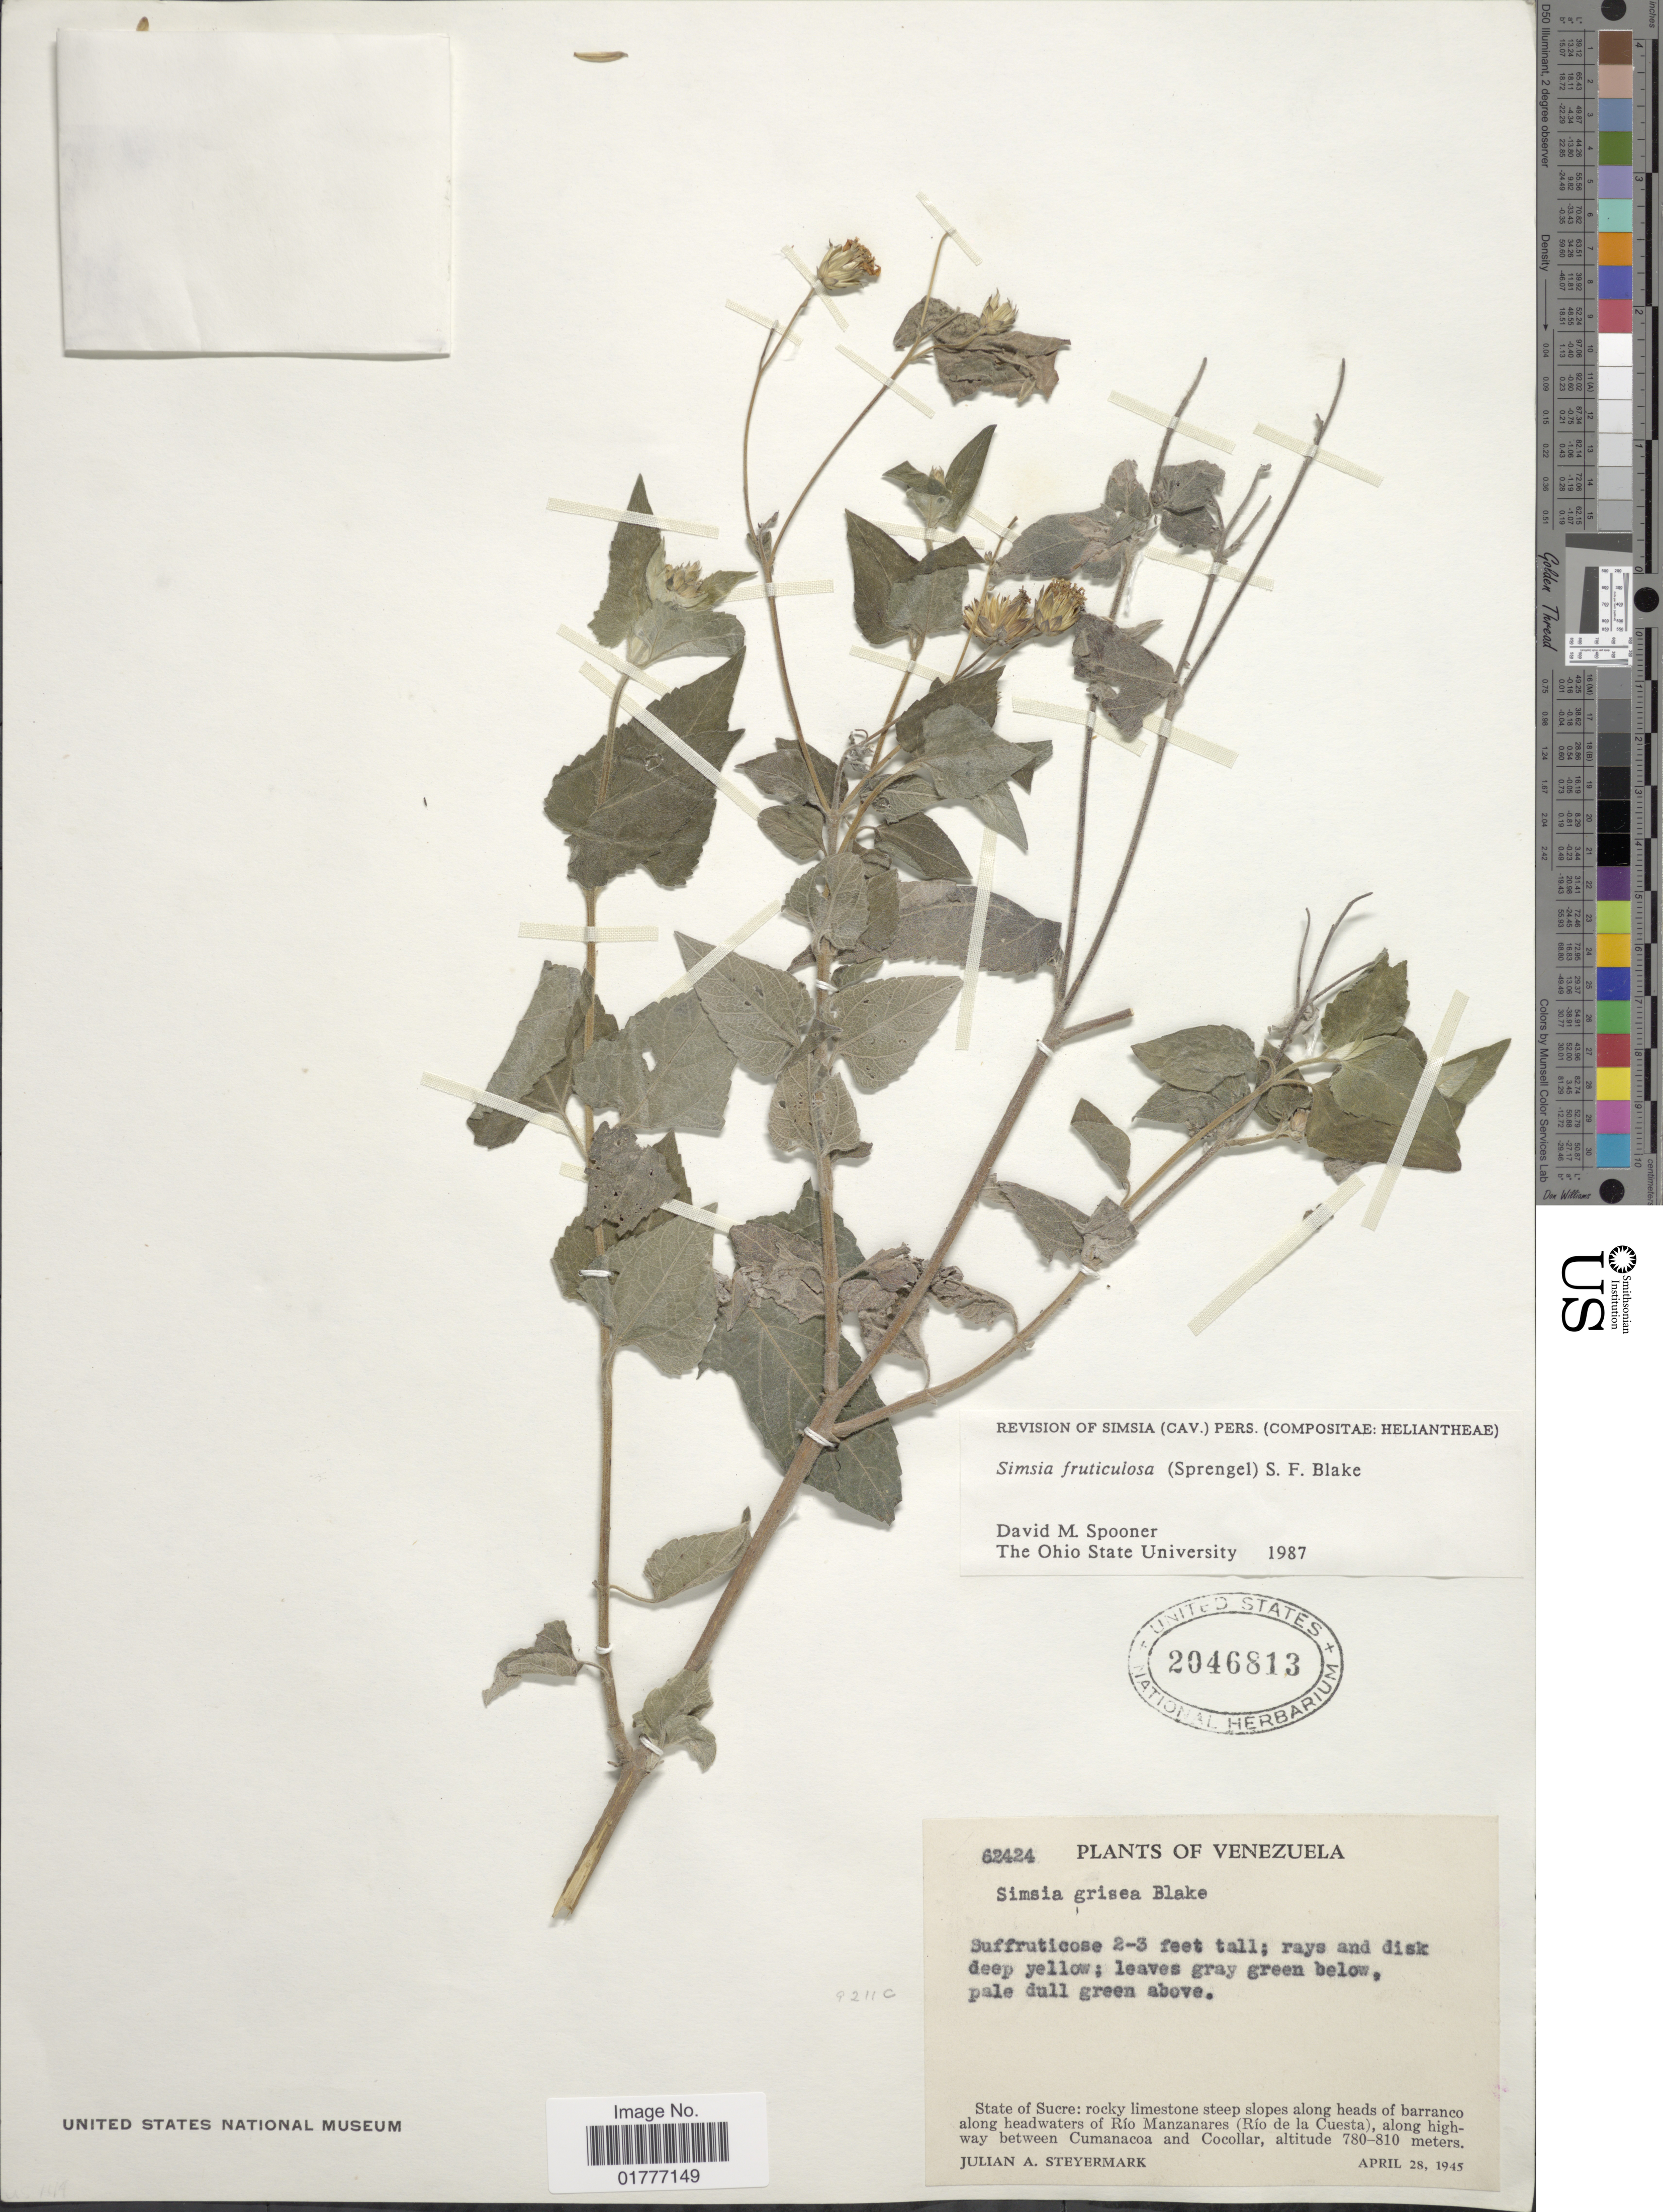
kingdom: Plantae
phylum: Tracheophyta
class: Magnoliopsida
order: Asterales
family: Asteraceae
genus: Simsia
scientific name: Simsia fruticulosa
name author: (Spreng.) S.F. Blake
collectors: J. Steyermark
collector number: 62424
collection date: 1945-04-28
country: Venezuela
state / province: Sucre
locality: Along heads of barranco along headwaters of Río Manzanares (Río de la Cuesta), along highway between Cumanacoa and Cocollar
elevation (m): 780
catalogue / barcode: US 2046813